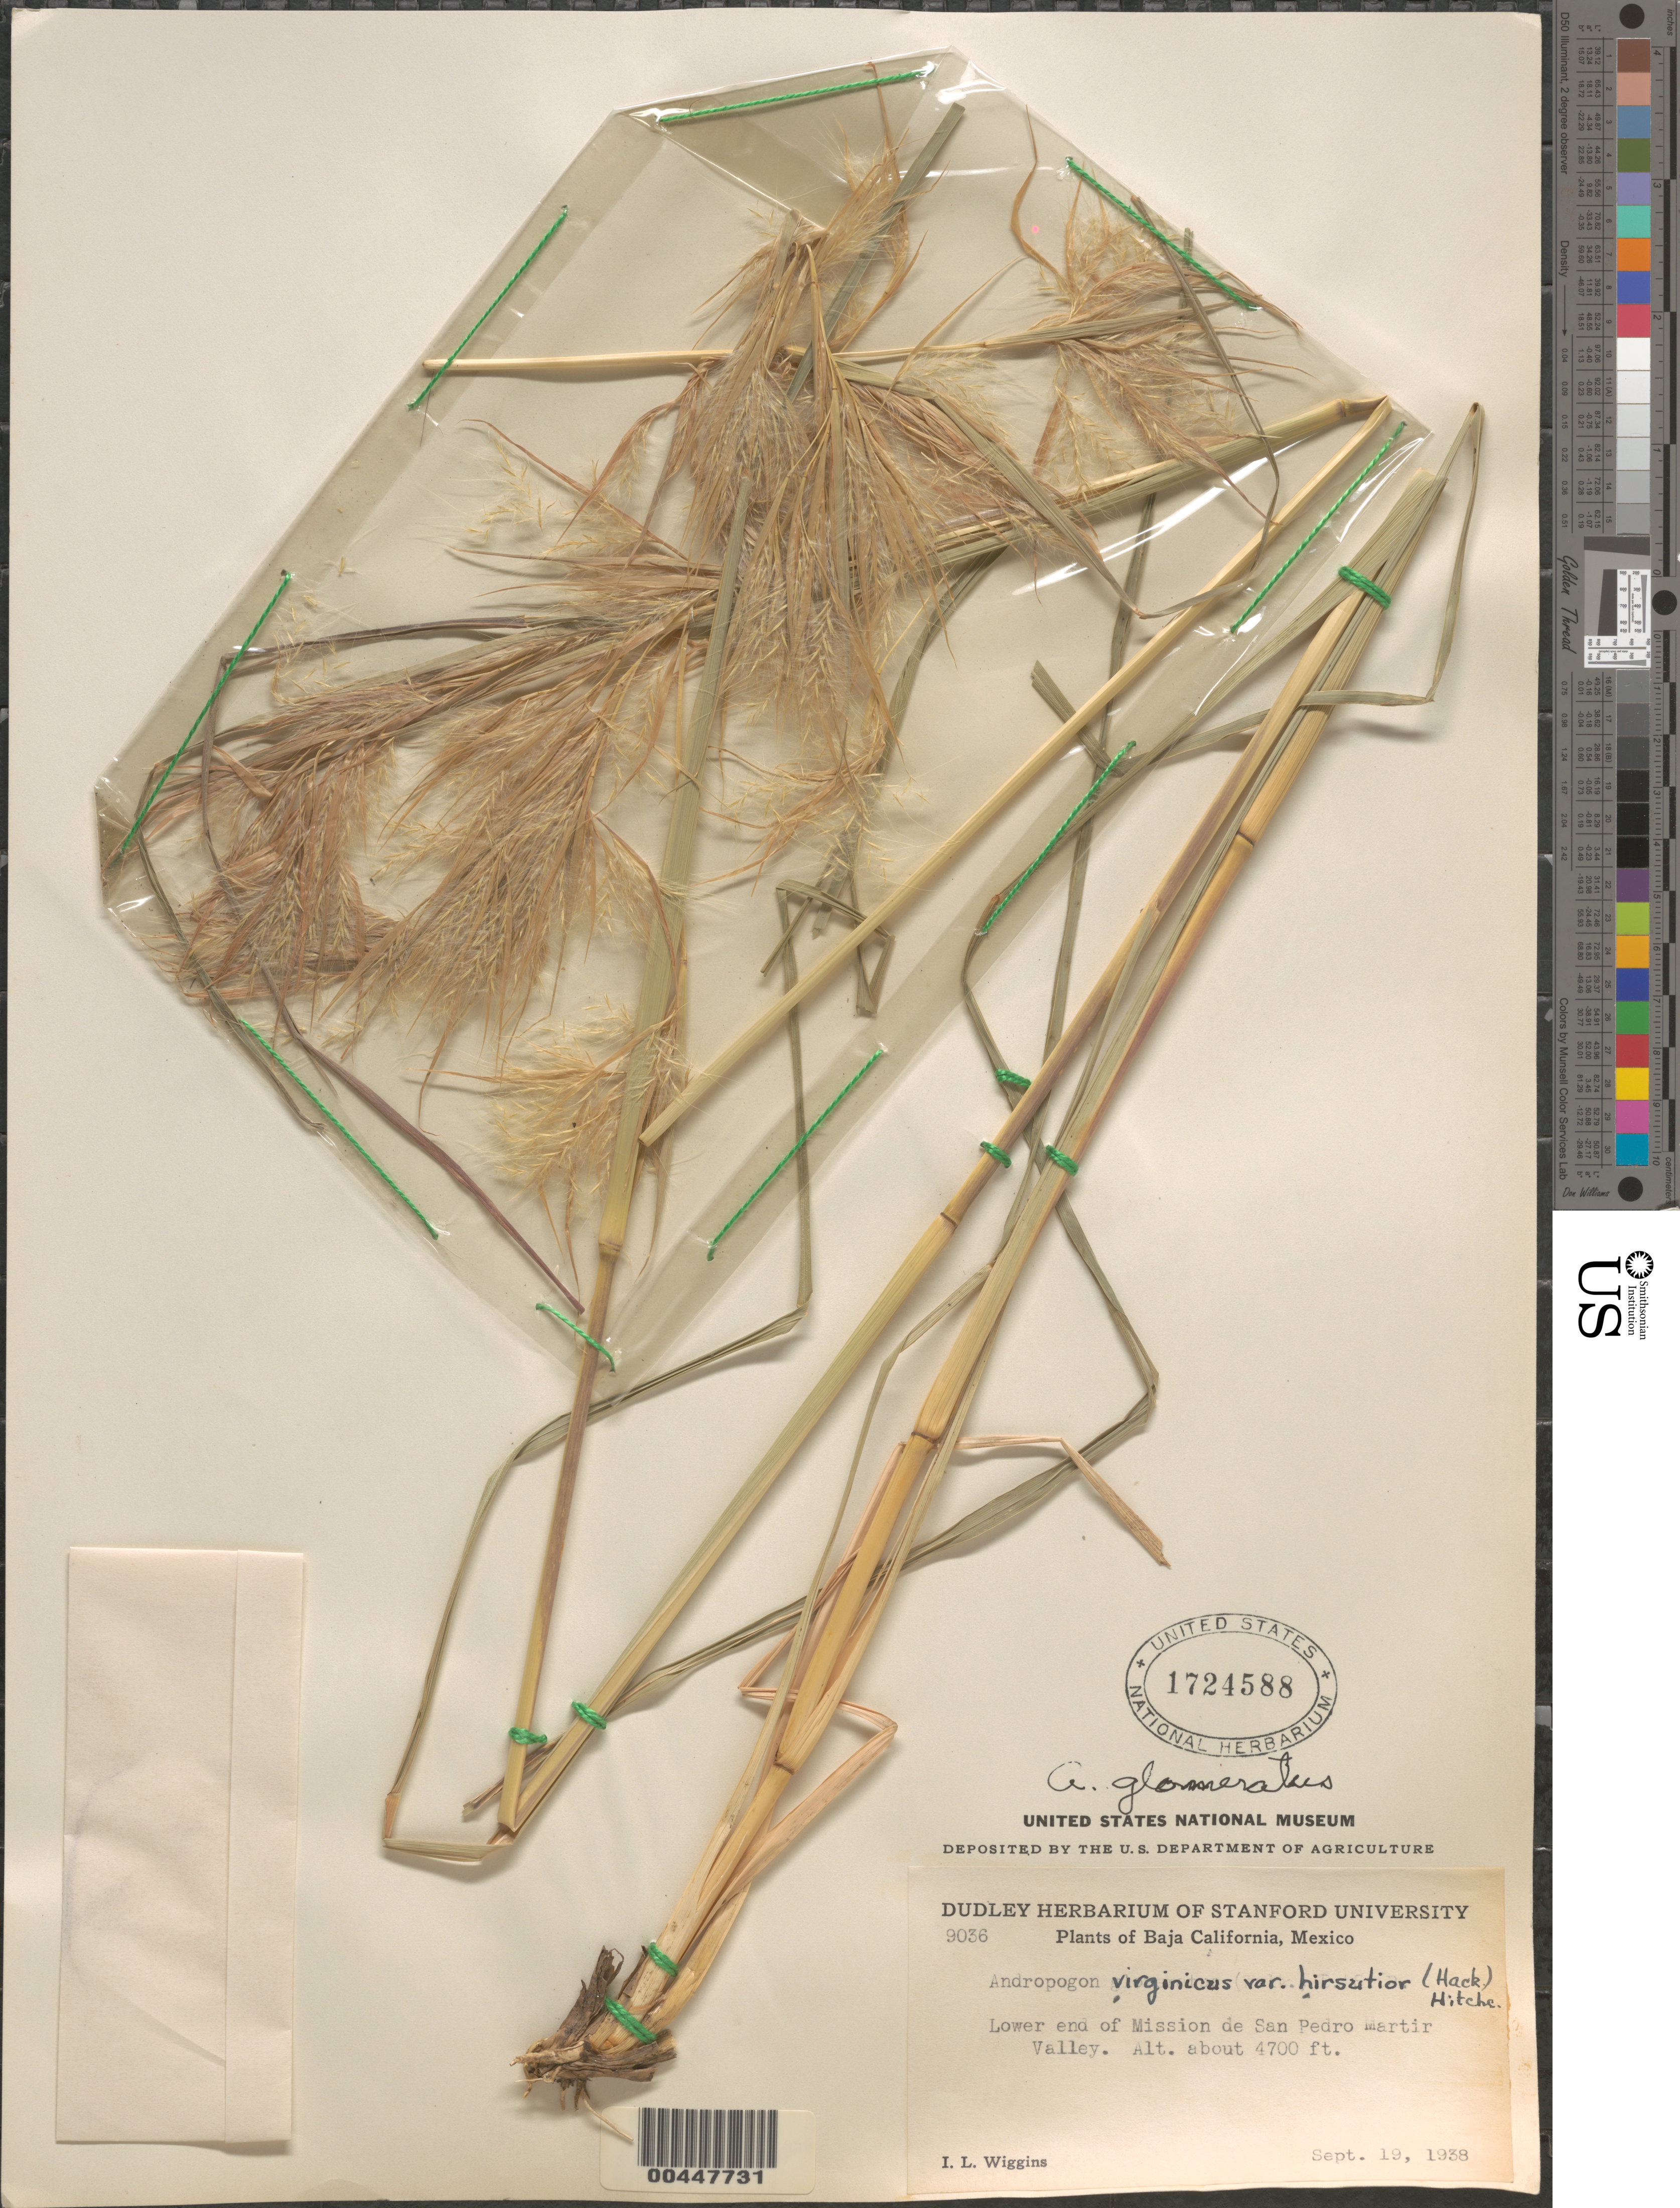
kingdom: Plantae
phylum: Tracheophyta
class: Liliopsida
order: Poales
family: Poaceae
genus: Andropogon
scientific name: Andropogon glomeratus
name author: (Walter) Britton, Stearns & Poggenb.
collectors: I. L. Wiggins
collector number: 9036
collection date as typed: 19 Sep 1938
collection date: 1938-09-19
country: Mexico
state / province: Baja California Norte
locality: Lower end of Mission de San Pedro Martir Valley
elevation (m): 1433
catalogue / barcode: US 1724588